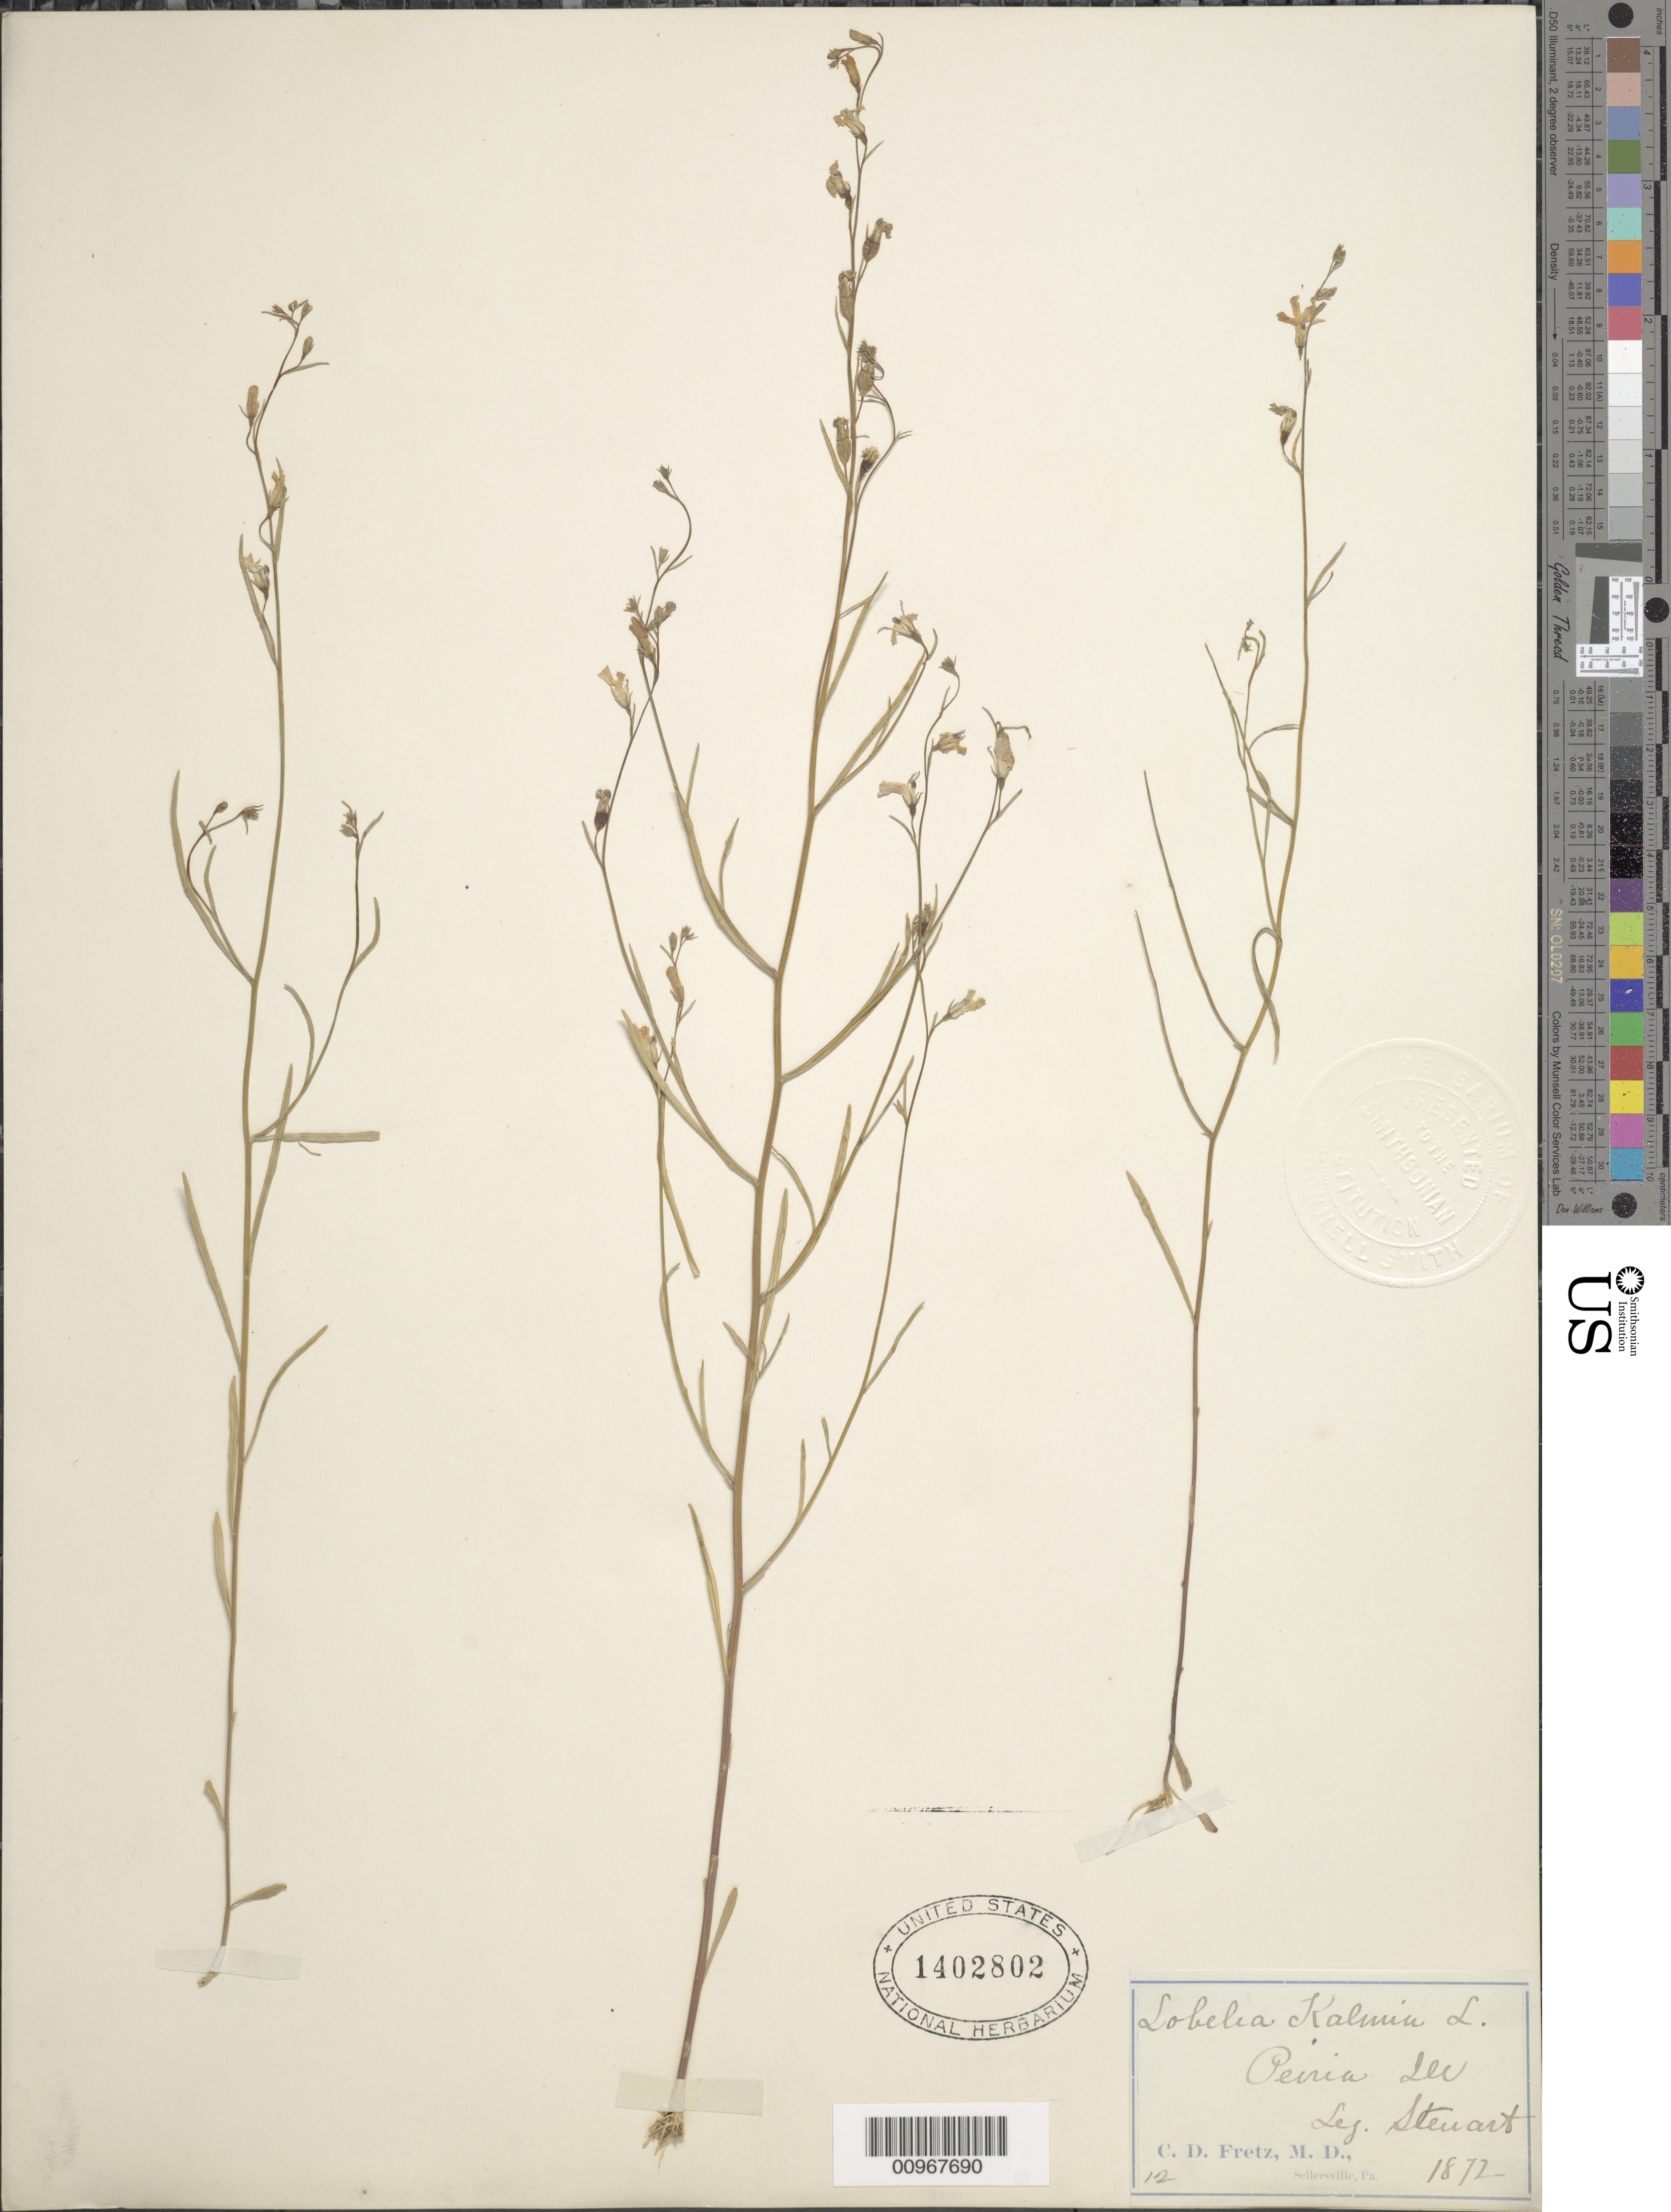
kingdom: Plantae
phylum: Tracheophyta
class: Magnoliopsida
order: Asterales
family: Campanulaceae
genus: Lobelia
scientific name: Lobelia kalmii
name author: L.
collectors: C. D. Fretz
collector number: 12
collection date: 1872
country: United States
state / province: Illinois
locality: Persia (?)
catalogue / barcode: US 1402802